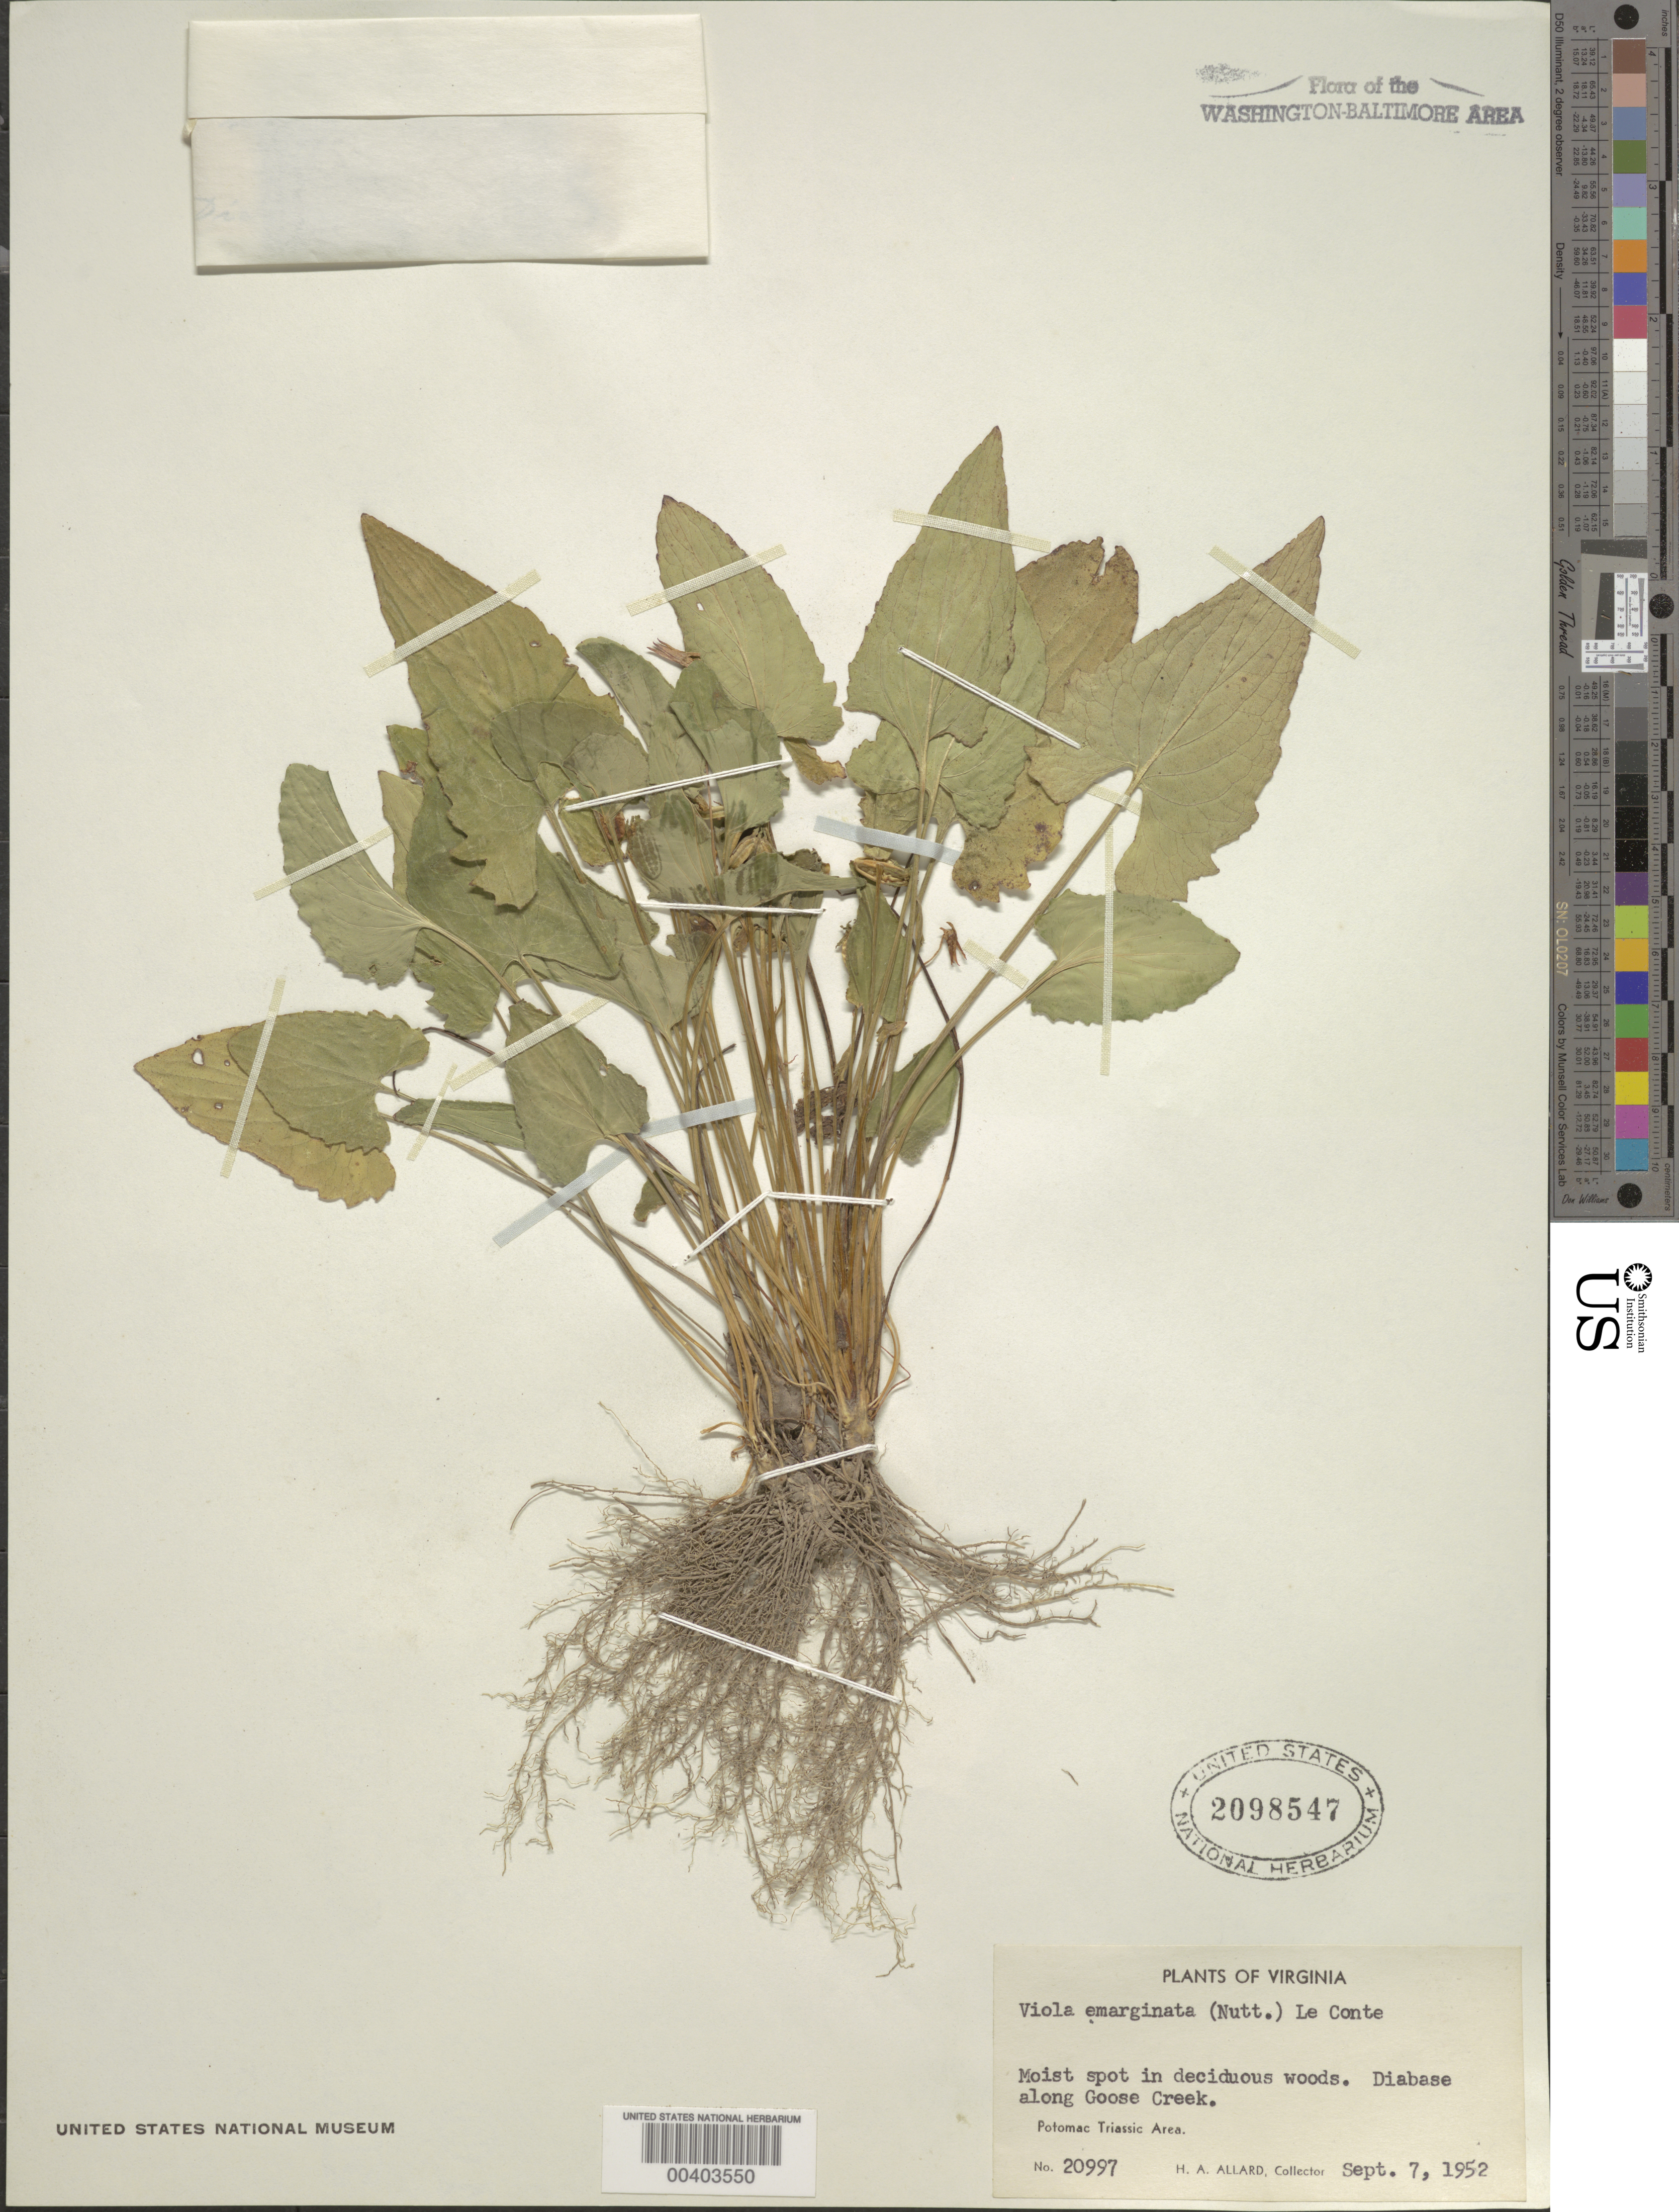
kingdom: Plantae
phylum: Tracheophyta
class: Magnoliopsida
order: Malpighiales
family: Violaceae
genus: Viola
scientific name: Viola sagittata var. sagittata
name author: Aiton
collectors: H. A. Allard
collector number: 20997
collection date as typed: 07 Sep 1952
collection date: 1952-09-07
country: United States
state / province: Virginia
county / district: Loudoun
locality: Goose Creek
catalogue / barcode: US 2098547